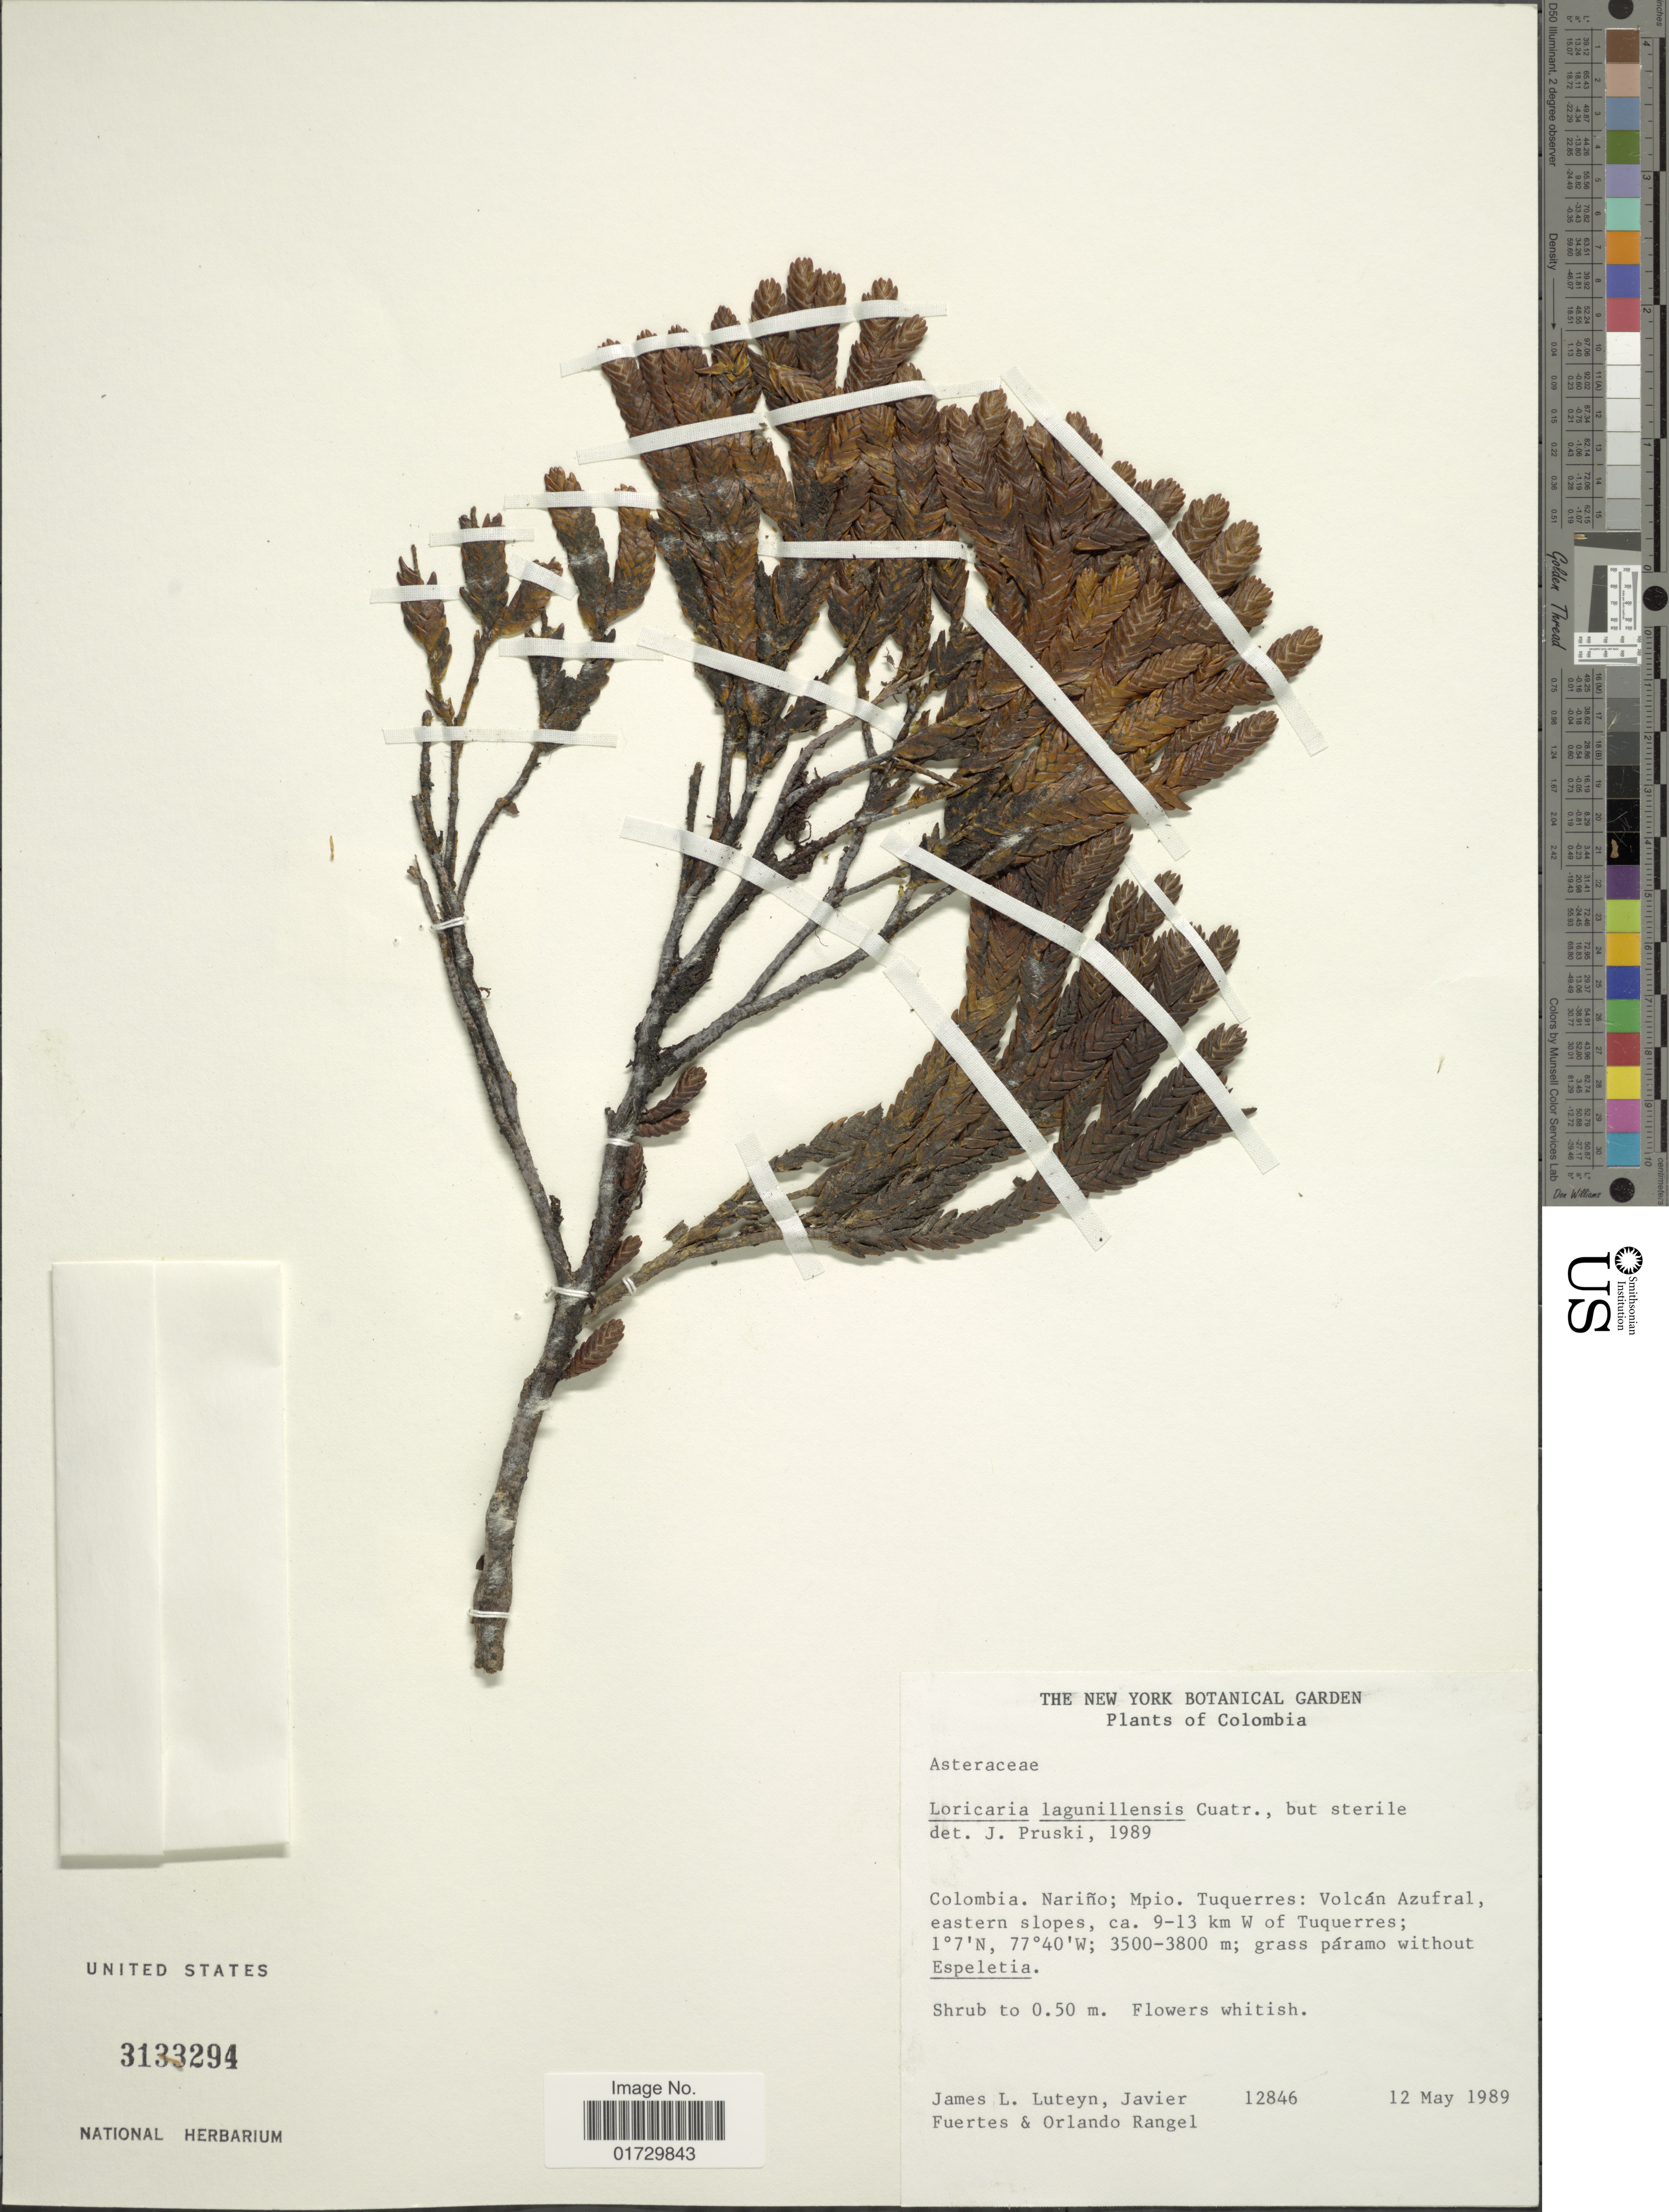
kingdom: Plantae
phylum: Tracheophyta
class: Magnoliopsida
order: Asterales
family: Asteraceae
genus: Loricaria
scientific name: Loricaria lagunillensis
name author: Cuatrec.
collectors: J. L. Luteyn, J. Fuertes & O. Rangel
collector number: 12846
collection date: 1989-05-12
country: Colombia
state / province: Nariño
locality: Mpio. Tuquerres: Volcan Azufral, eastern slopes, ca. 9-13 km W of Tuquerres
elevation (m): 3500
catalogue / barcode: US 3133294